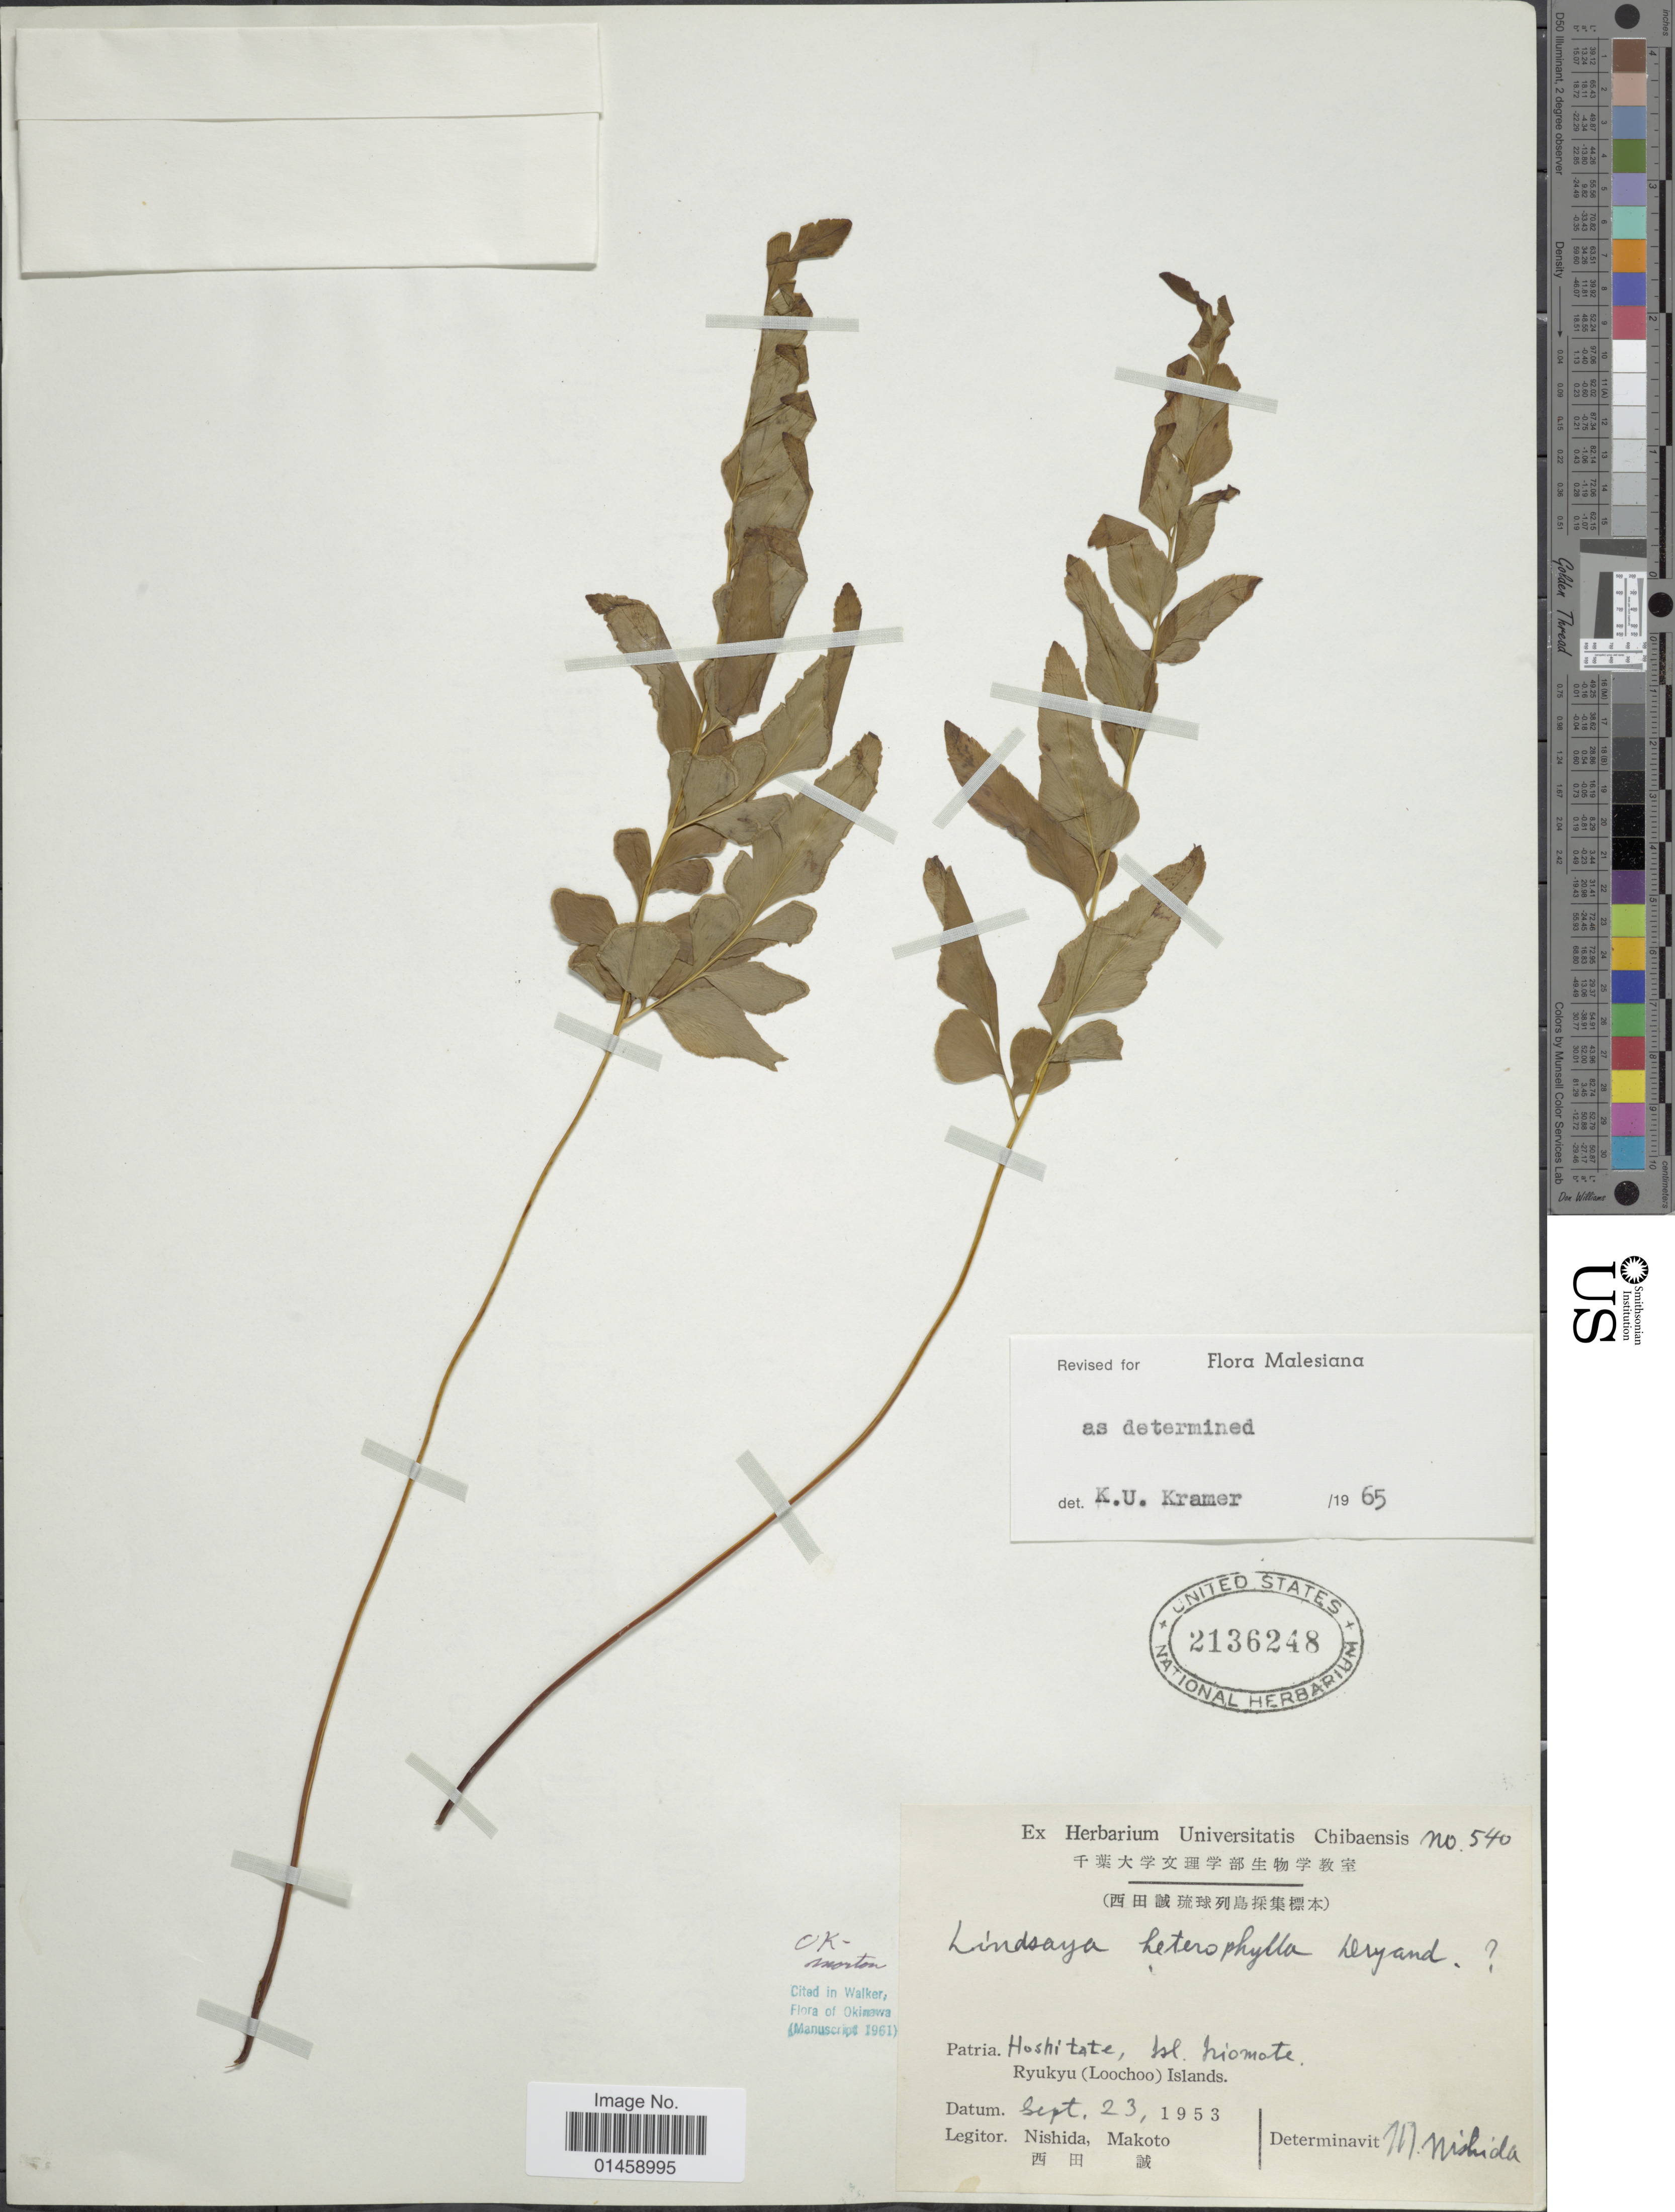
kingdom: Plantae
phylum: Tracheophyta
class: Polypodiopsida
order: Polypodiales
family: Lindsaeaceae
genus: Lindsaea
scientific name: Lindsaea heterophylla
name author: Dryand.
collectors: M. Nishida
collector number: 540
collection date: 1953-09-23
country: Japan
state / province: Okinawa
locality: Hoshitate, Isl. Iriomote. Ryukyu ( Loochoo ) Islands.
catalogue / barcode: US 2136248